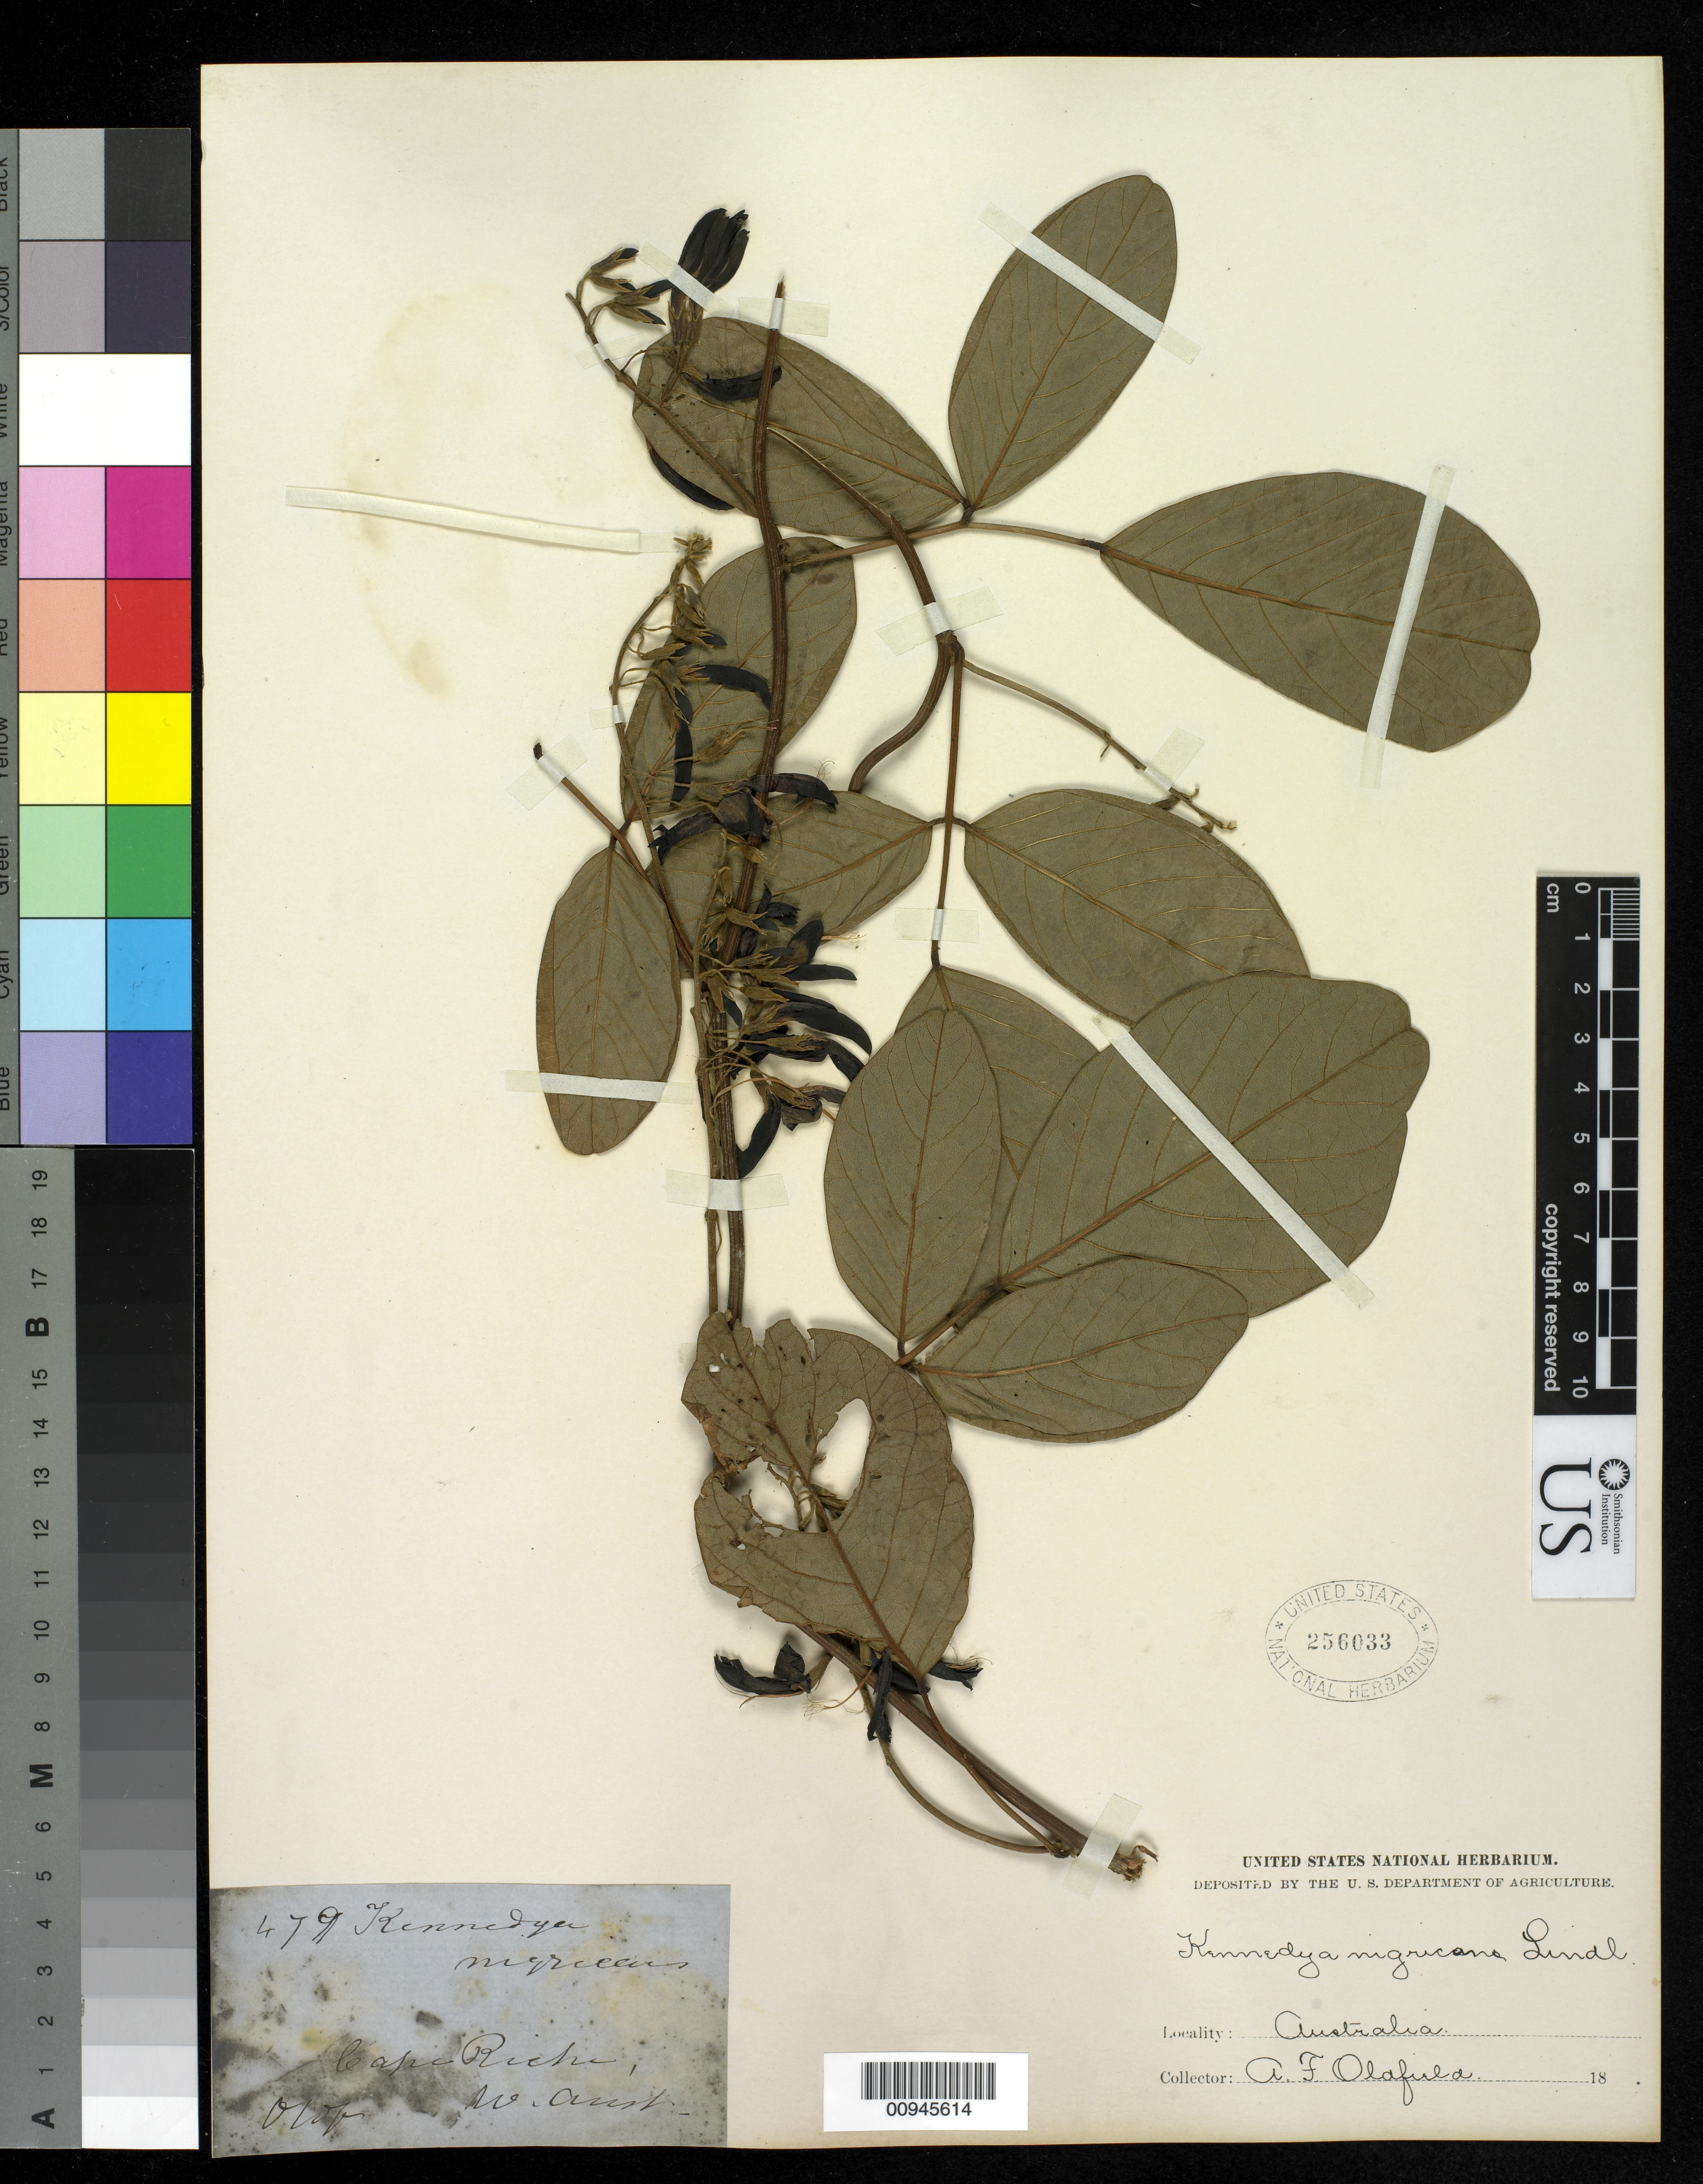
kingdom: Plantae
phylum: Tracheophyta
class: Magnoliopsida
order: Fabales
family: Fabaceae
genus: Kennedia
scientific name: Kennedia nigricans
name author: Lindl.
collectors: A. Oldfield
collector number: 479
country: Australia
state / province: Western Australia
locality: Cape Riche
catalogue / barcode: US 256033